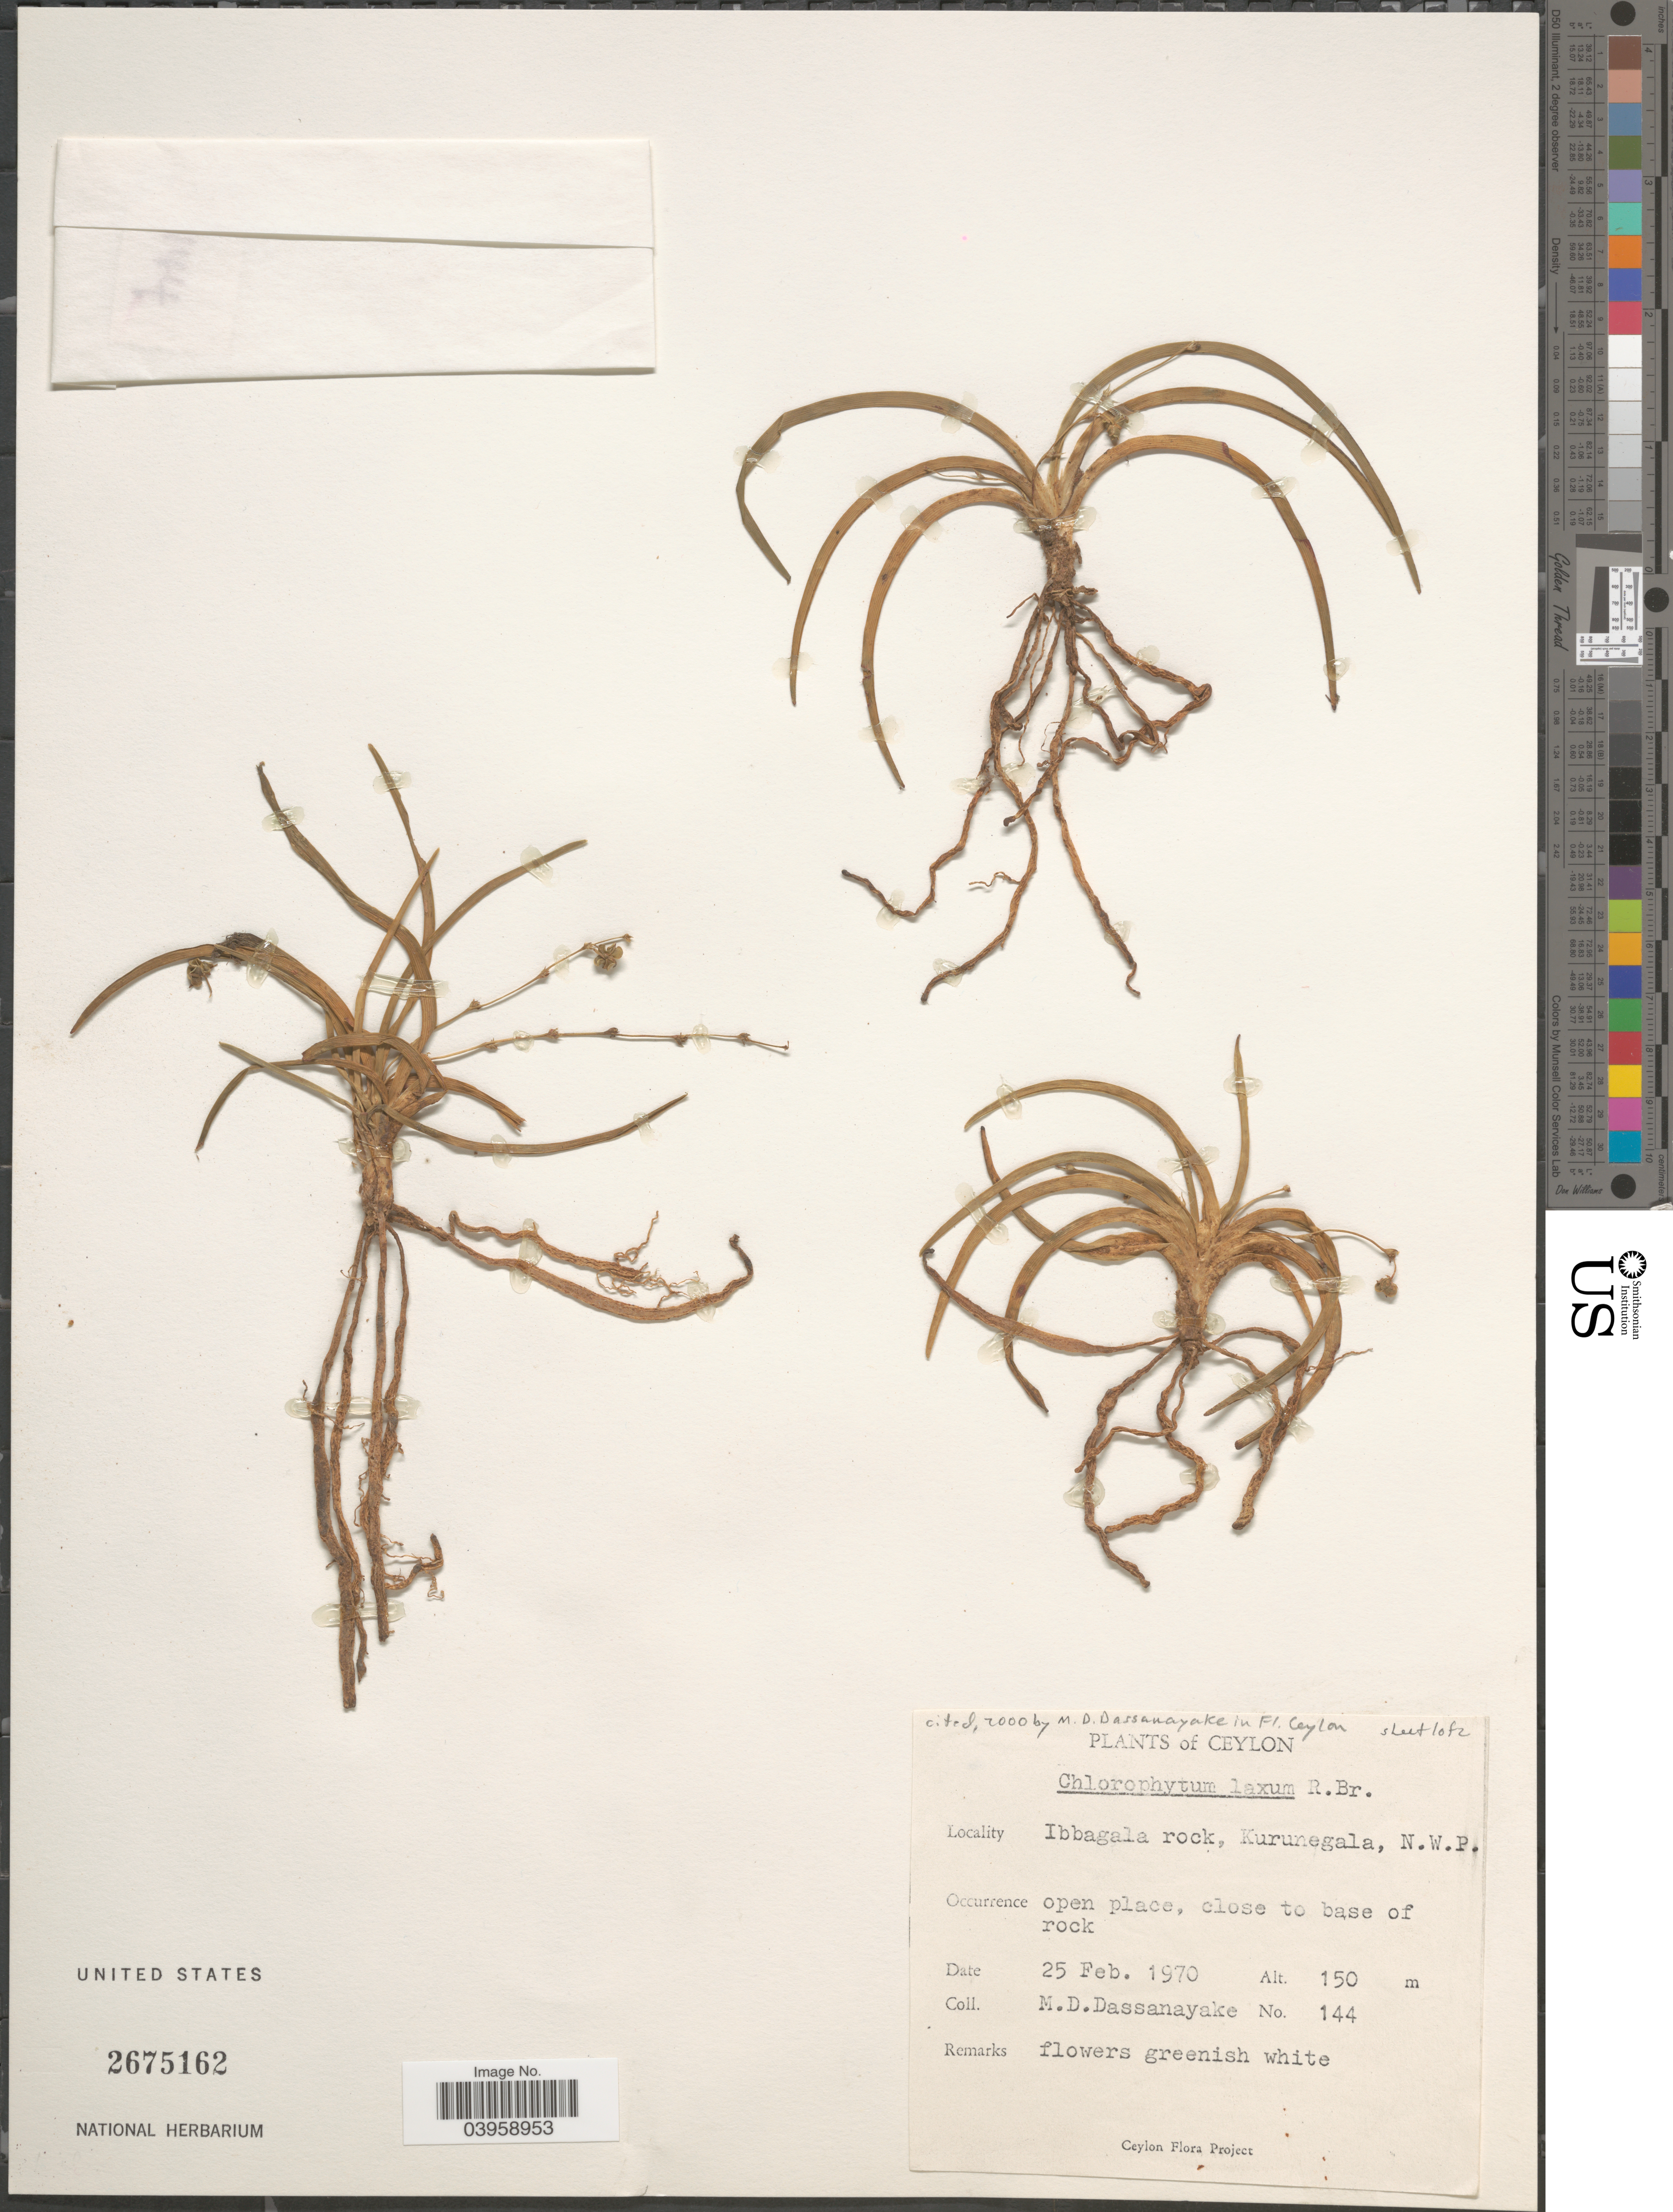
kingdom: Plantae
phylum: Tracheophyta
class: Liliopsida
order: Asparagales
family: Asparagaceae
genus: Chlorophytum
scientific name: Chlorophytum laxum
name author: R. Br.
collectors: M. D. Dassanayake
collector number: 144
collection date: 1970-02-25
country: Sri Lanka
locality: Ceylon. Ibbagala rock, Kurunegala, N.W.P.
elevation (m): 150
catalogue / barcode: US 2675162